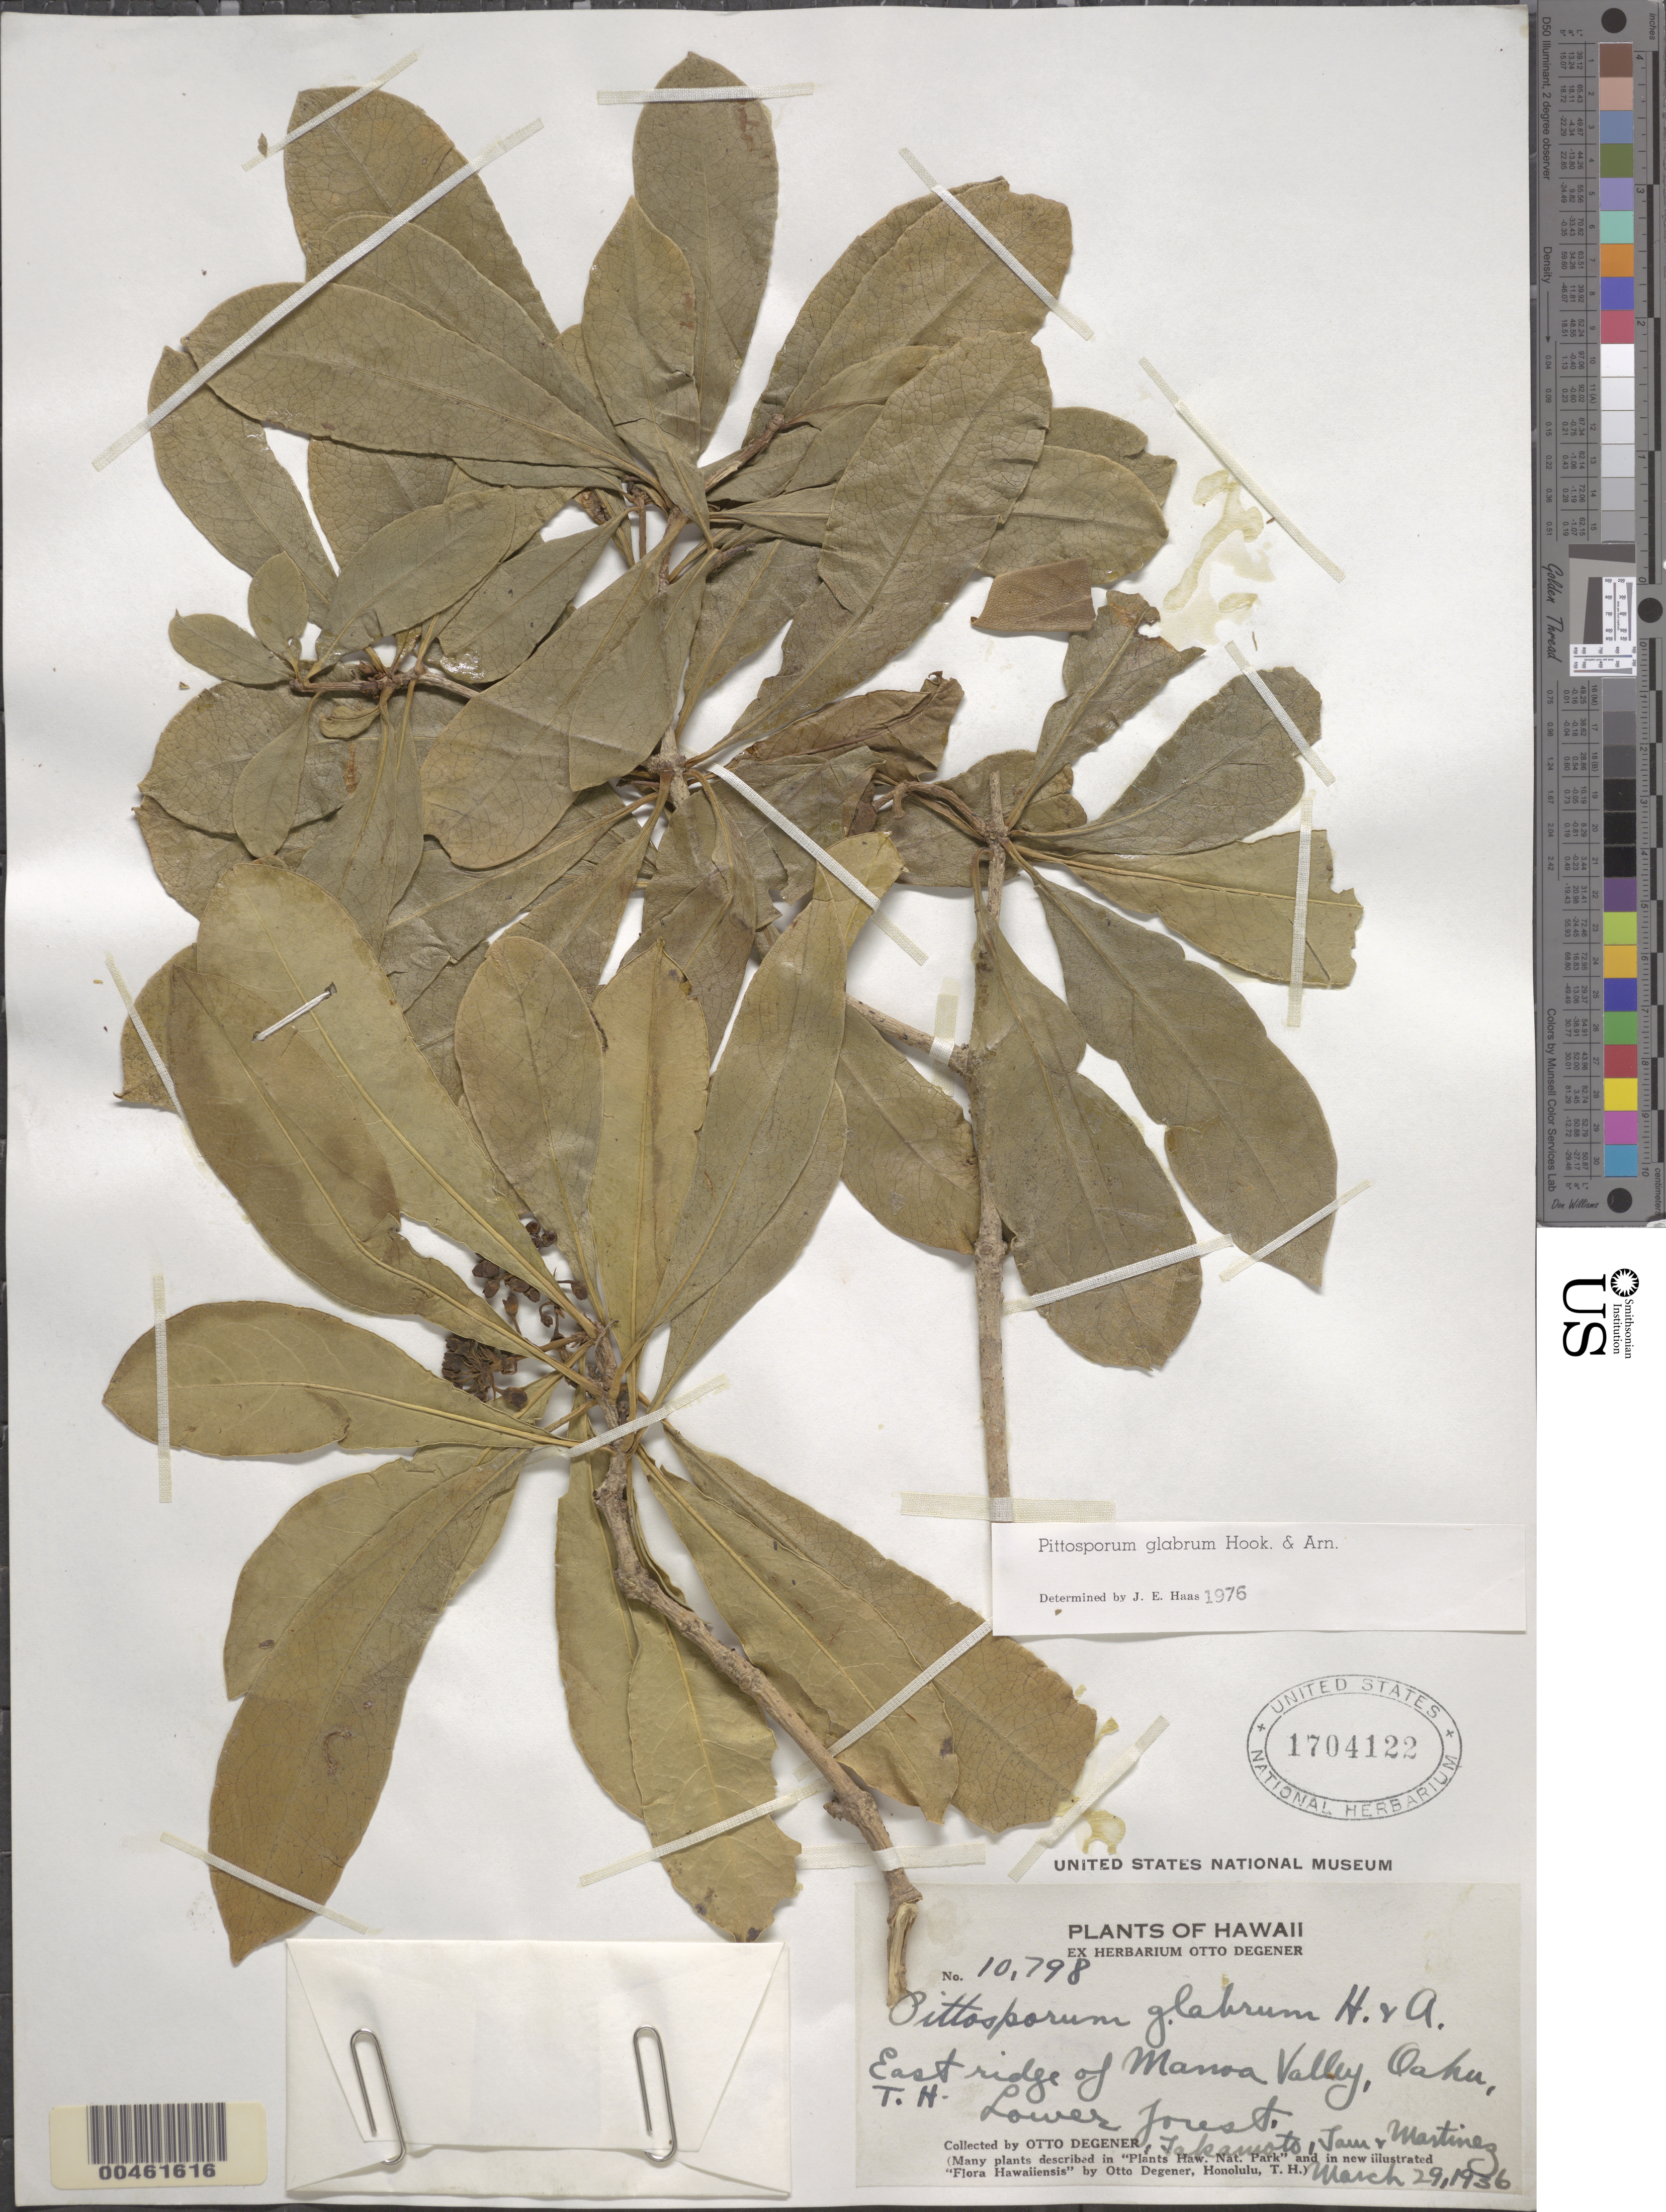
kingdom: Plantae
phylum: Tracheophyta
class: Magnoliopsida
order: Apiales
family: Pittosporaceae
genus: Pittosporum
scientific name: Pittosporum glabrum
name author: Hook. & Arn.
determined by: Haas, J. E.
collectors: O. Degener, -. Takamoto, Tam & -- Martinez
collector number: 10798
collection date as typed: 29 Mar 1936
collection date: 1936-03-29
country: United States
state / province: Hawaii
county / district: Honolulu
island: Oahu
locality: E ridge of Manoa Valley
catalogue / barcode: US 1704122